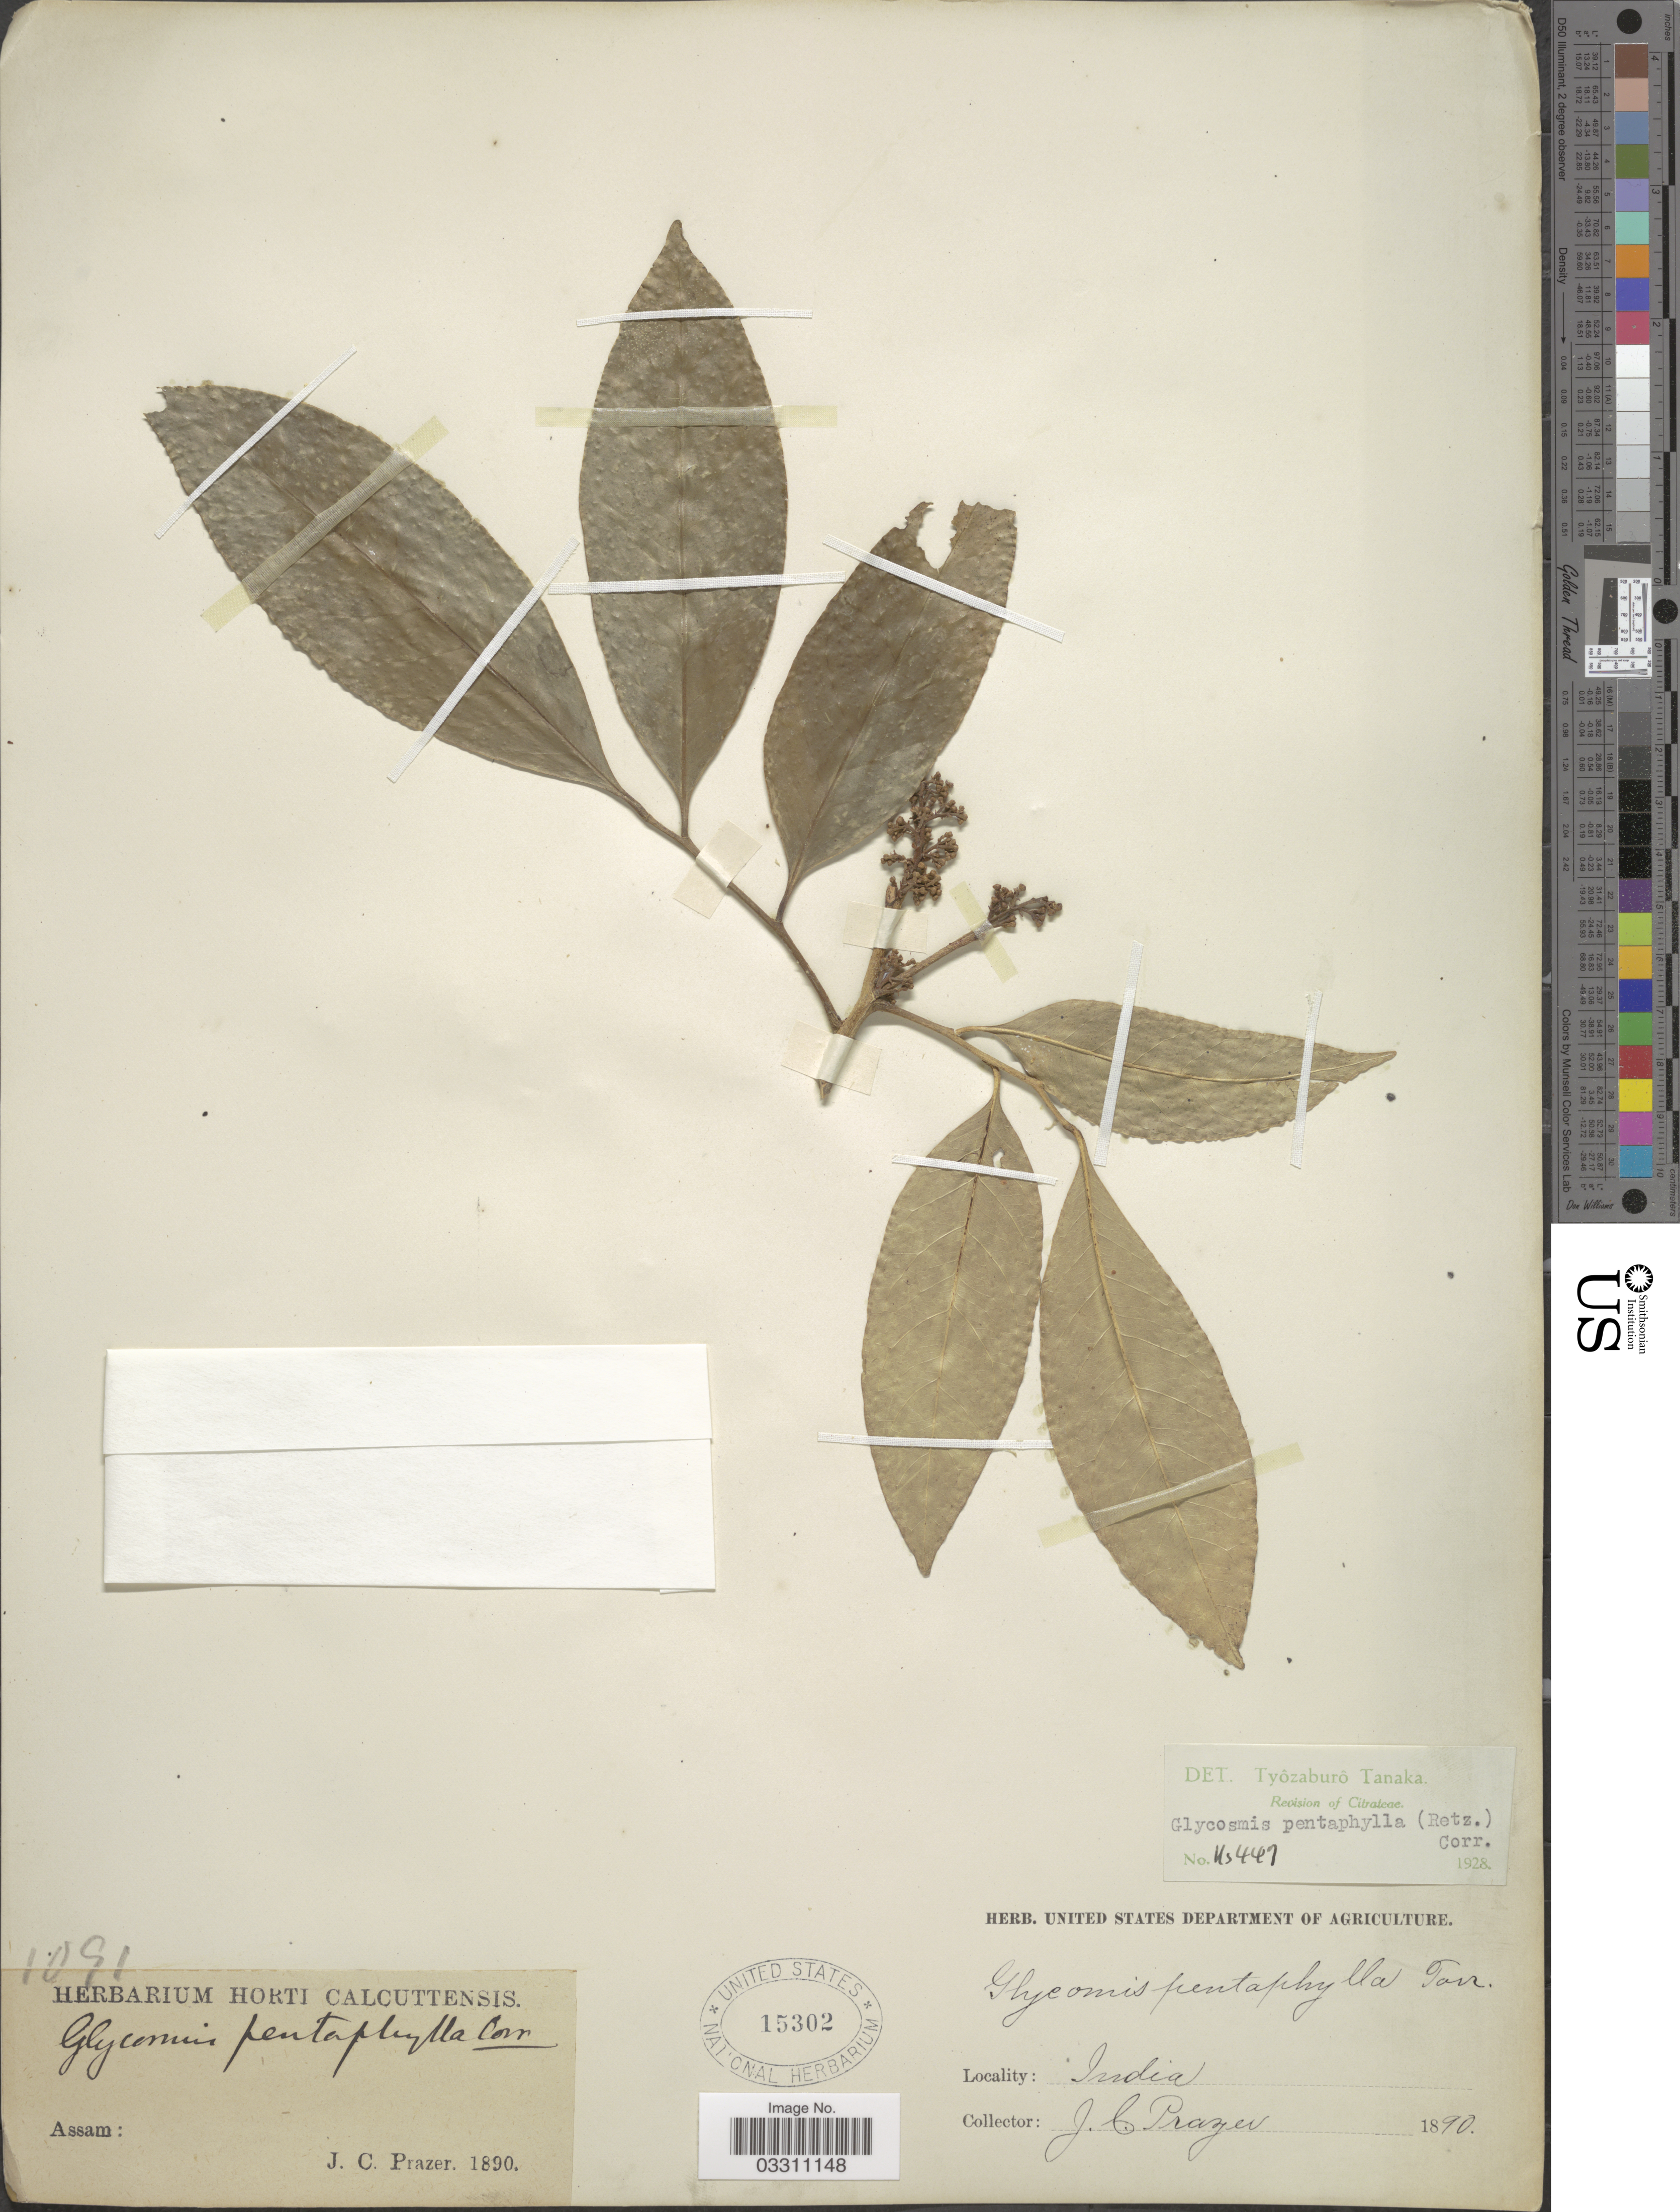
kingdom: Plantae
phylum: Tracheophyta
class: Magnoliopsida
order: Sapindales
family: Rutaceae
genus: Glycosmis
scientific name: Glycosmis pentaphylla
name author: (Retz.) DC.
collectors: J. Prazer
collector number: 1091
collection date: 1890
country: India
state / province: Assam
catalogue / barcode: US 15302